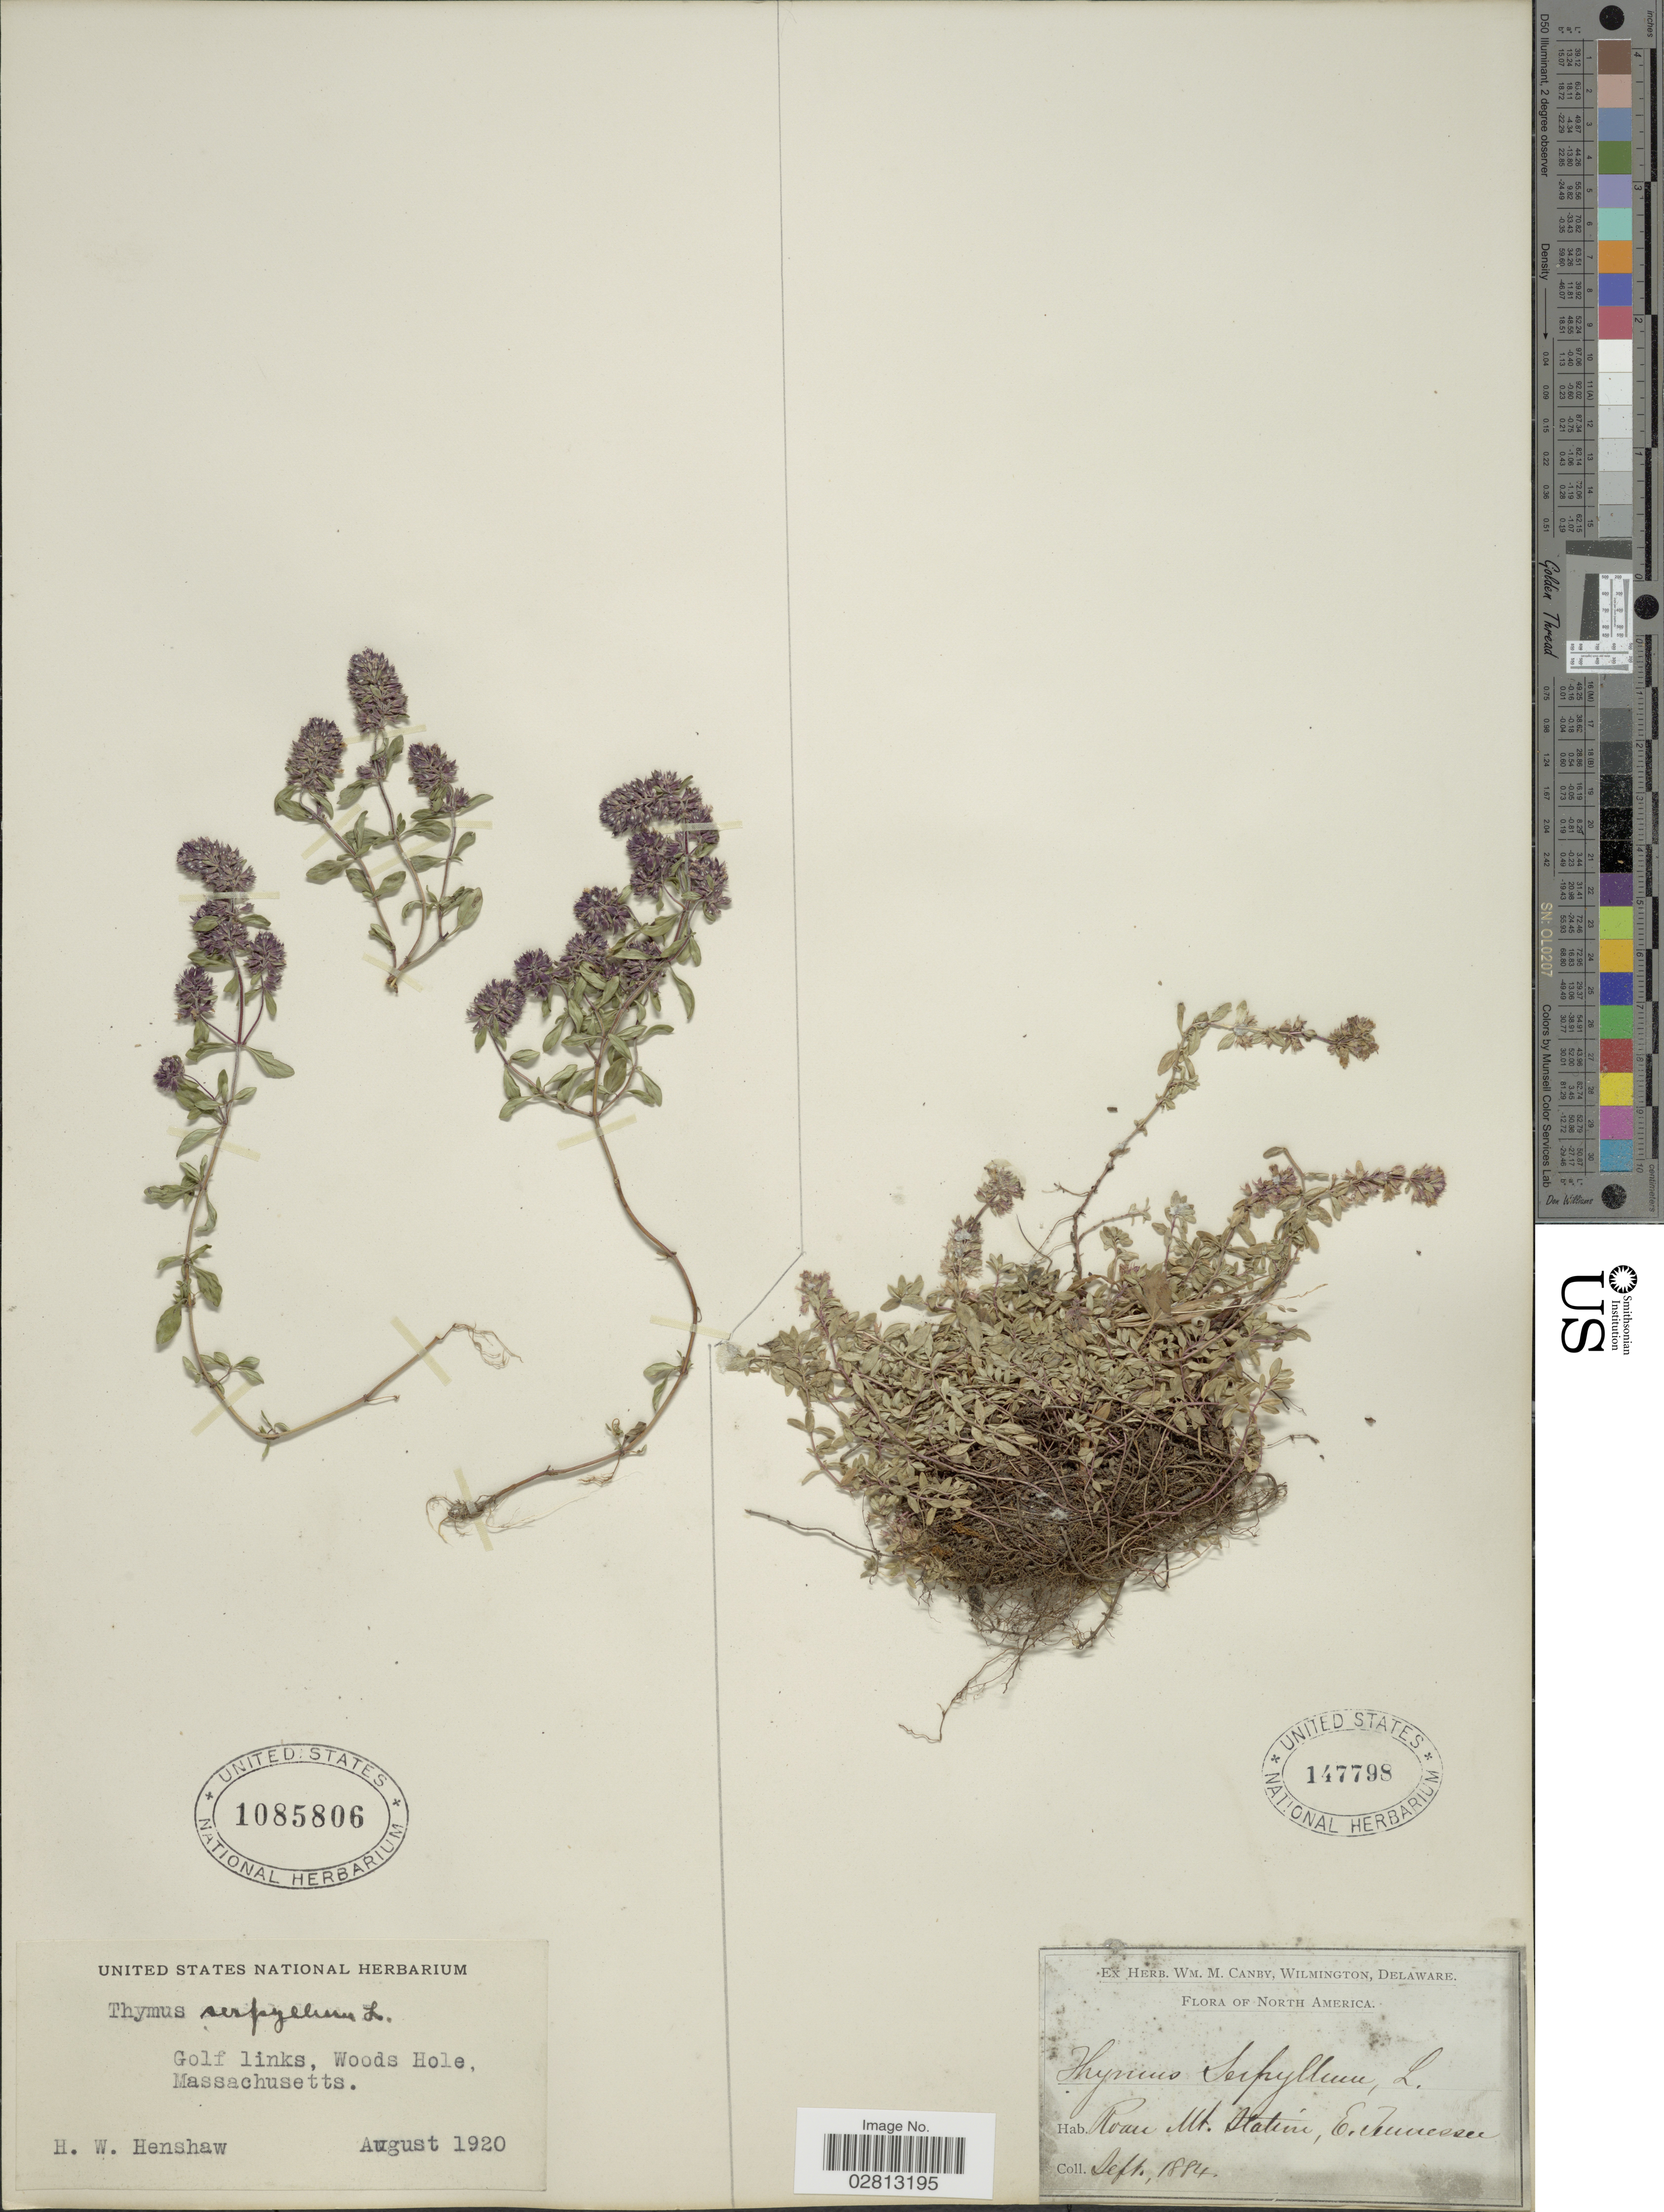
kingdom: Plantae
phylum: Tracheophyta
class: Magnoliopsida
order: Lamiales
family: Lamiaceae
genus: Thymus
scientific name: Thymus serpyllum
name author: L.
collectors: ex herb. W.M. Canby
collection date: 1884-09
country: United States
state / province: Tennessee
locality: Rome Mt. Italine, E. Tennessee.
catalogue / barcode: US 147798-2